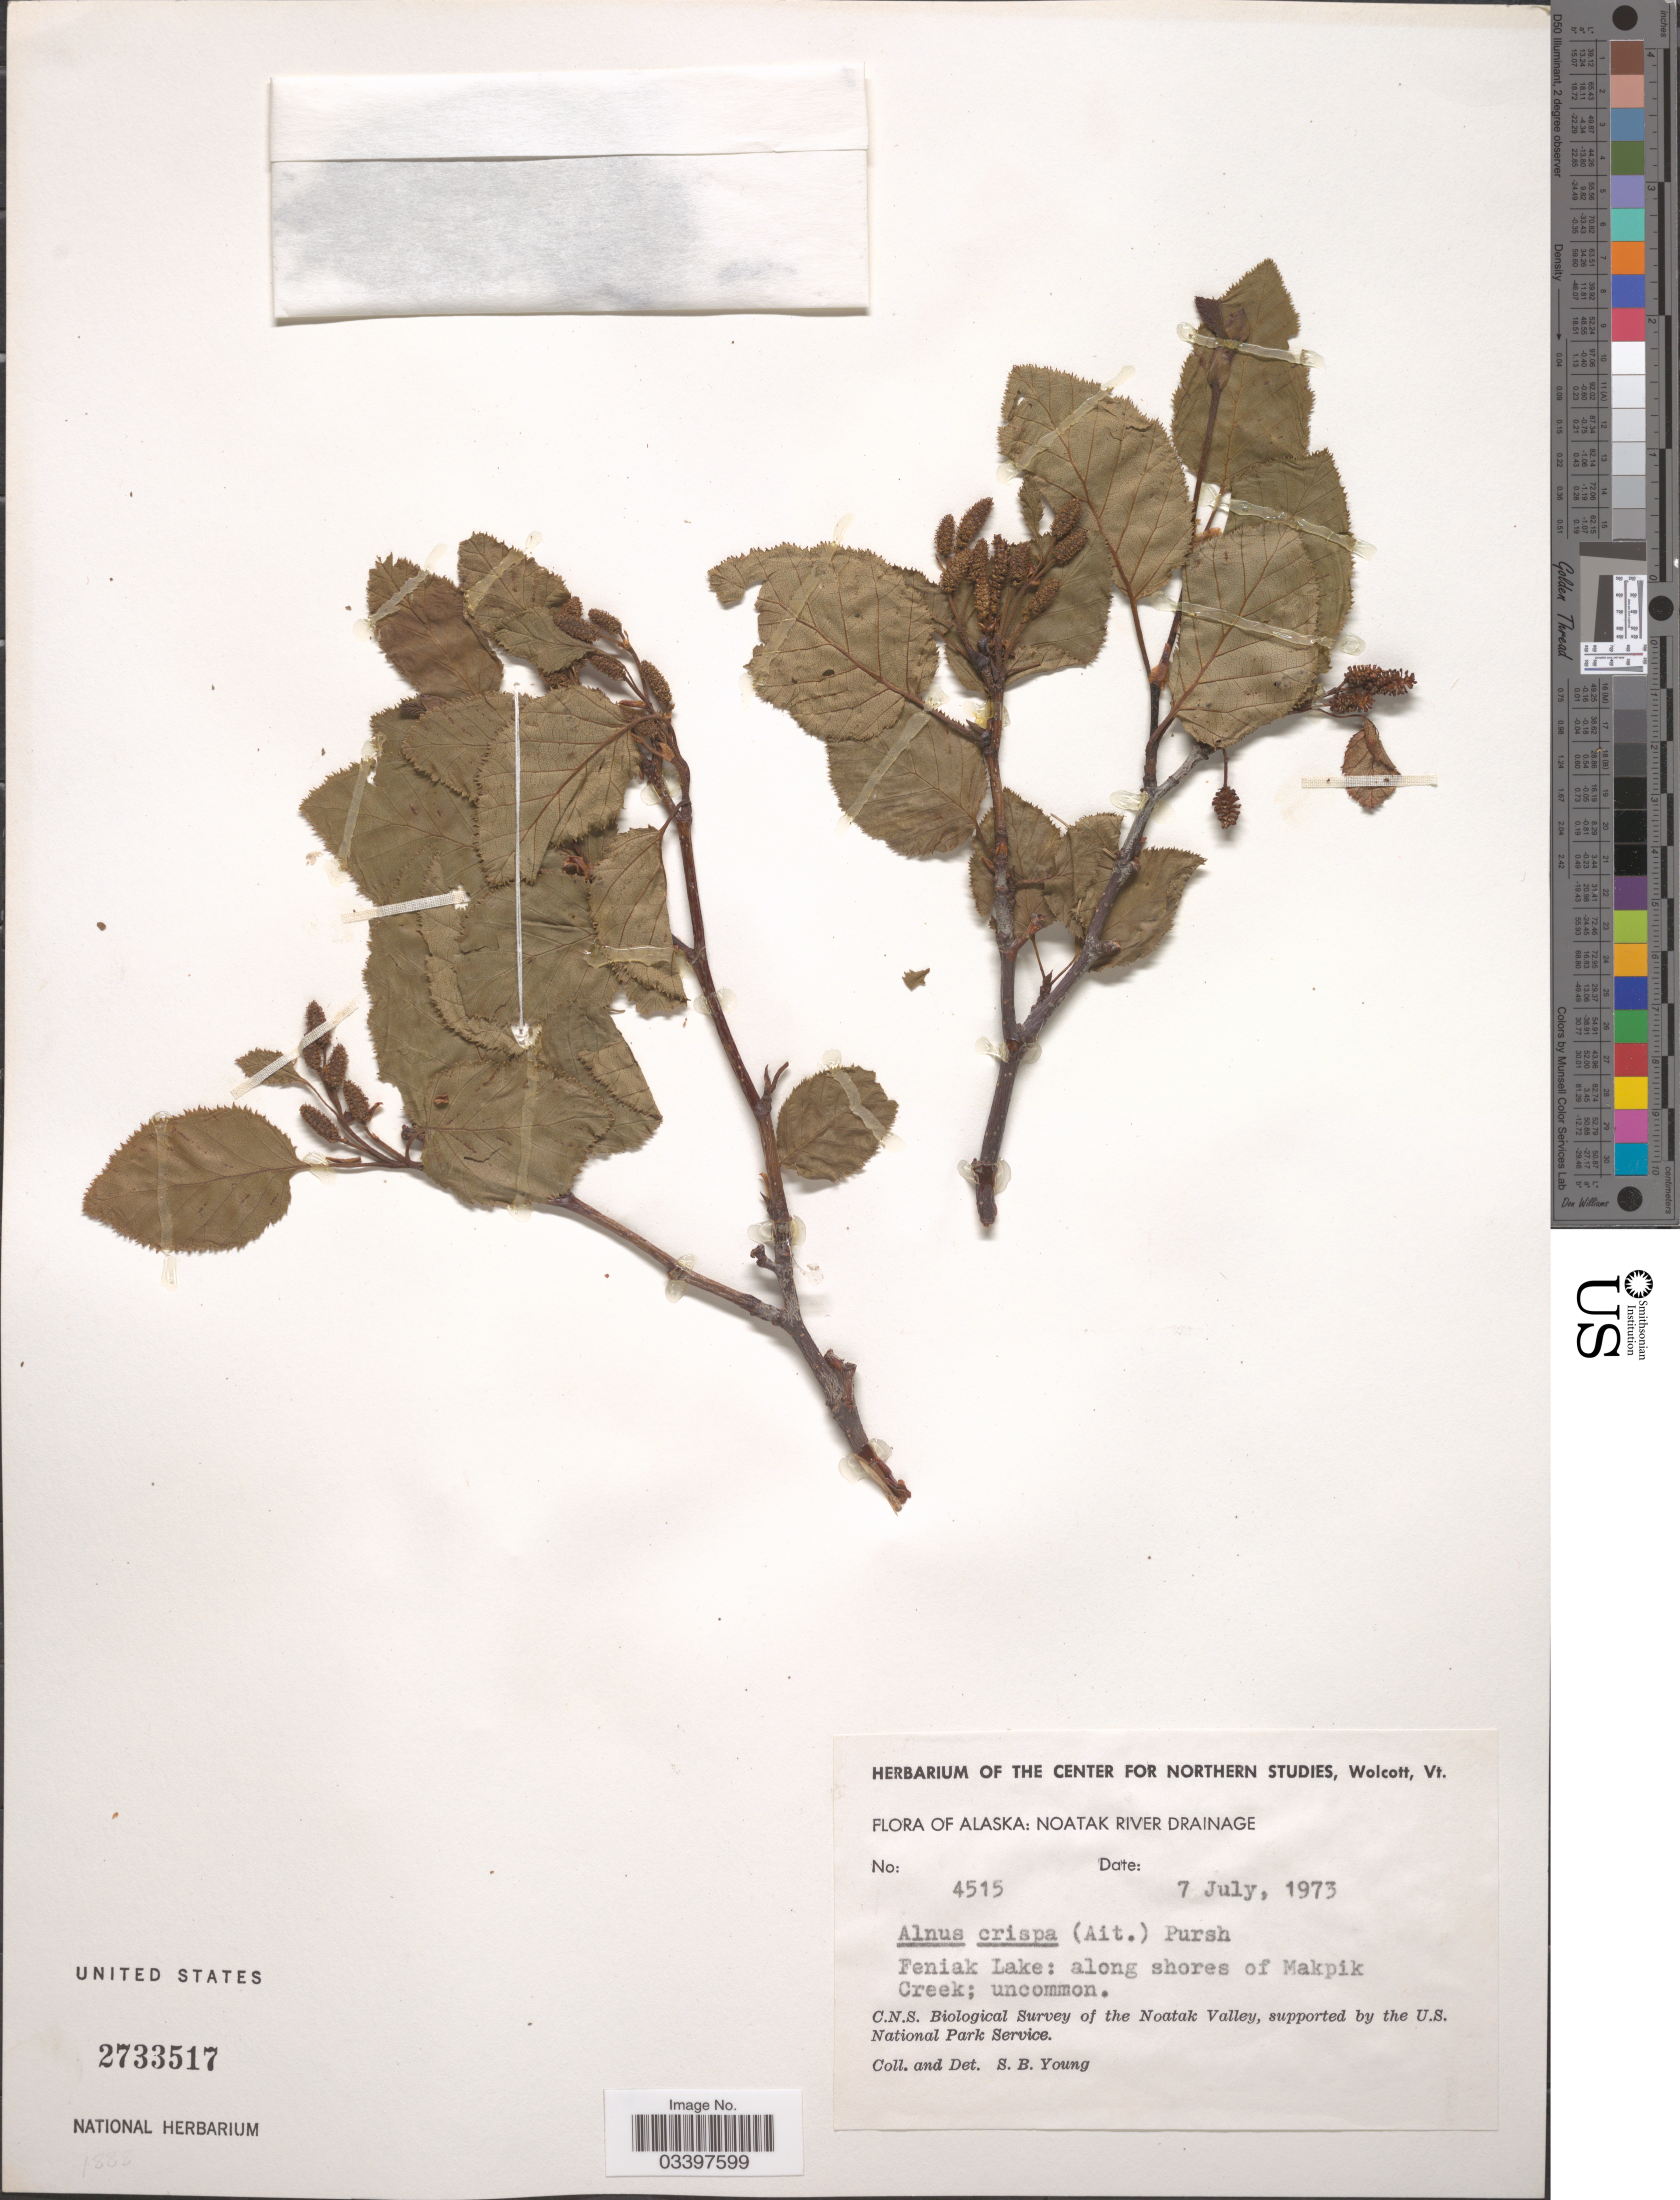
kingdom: Plantae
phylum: Tracheophyta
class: Magnoliopsida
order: Fagales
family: Betulaceae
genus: Alnus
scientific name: Alnus alnobetula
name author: (Ehrh.) K. Koch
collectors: S. Young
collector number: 4515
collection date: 1973-07-07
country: United States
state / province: Alaska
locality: Noatak River Drainage. Feniak Lake: along shores of Makpik Creek. Noatak Valley.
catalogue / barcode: US 2733517